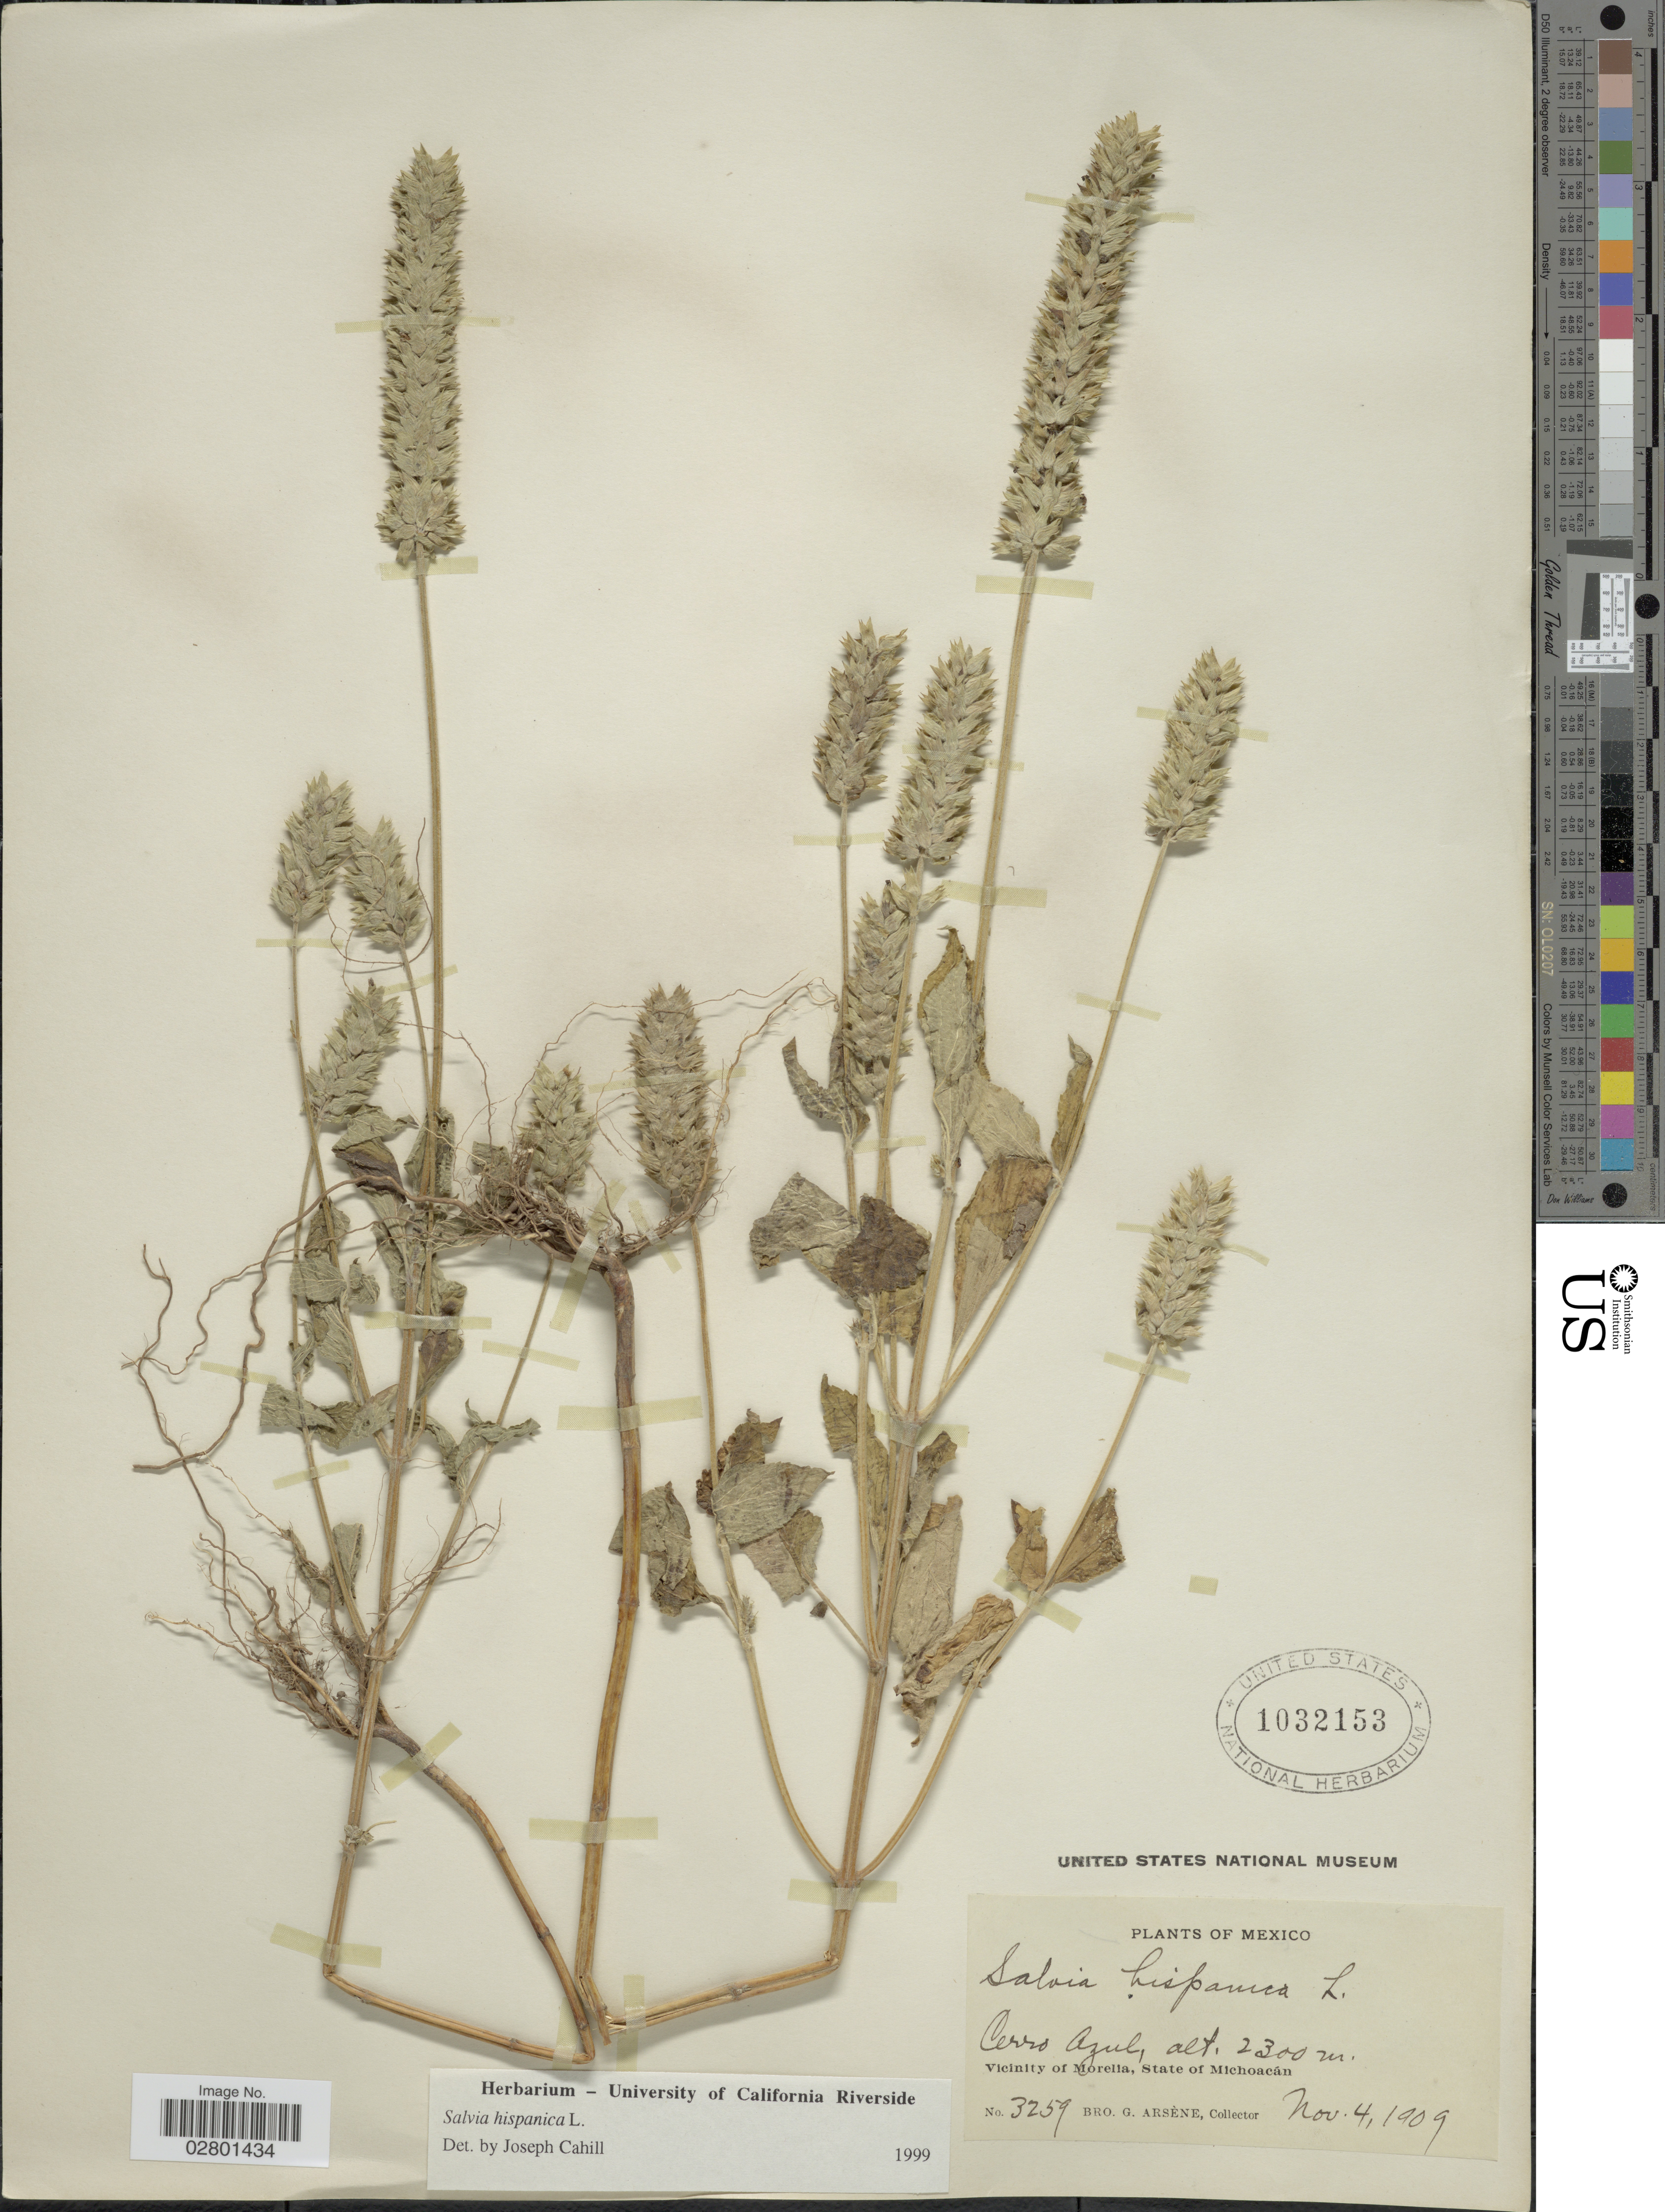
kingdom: Plantae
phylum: Tracheophyta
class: Magnoliopsida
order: Lamiales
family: Lamiaceae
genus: Salvia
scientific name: Salvia hispanica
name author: L.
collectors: Bro. G. Arsène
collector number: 3259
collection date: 1909-11-04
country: Mexico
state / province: Michoacán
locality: Cerro Azul, Vicinity of Morelia.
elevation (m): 2300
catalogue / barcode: US 1032153